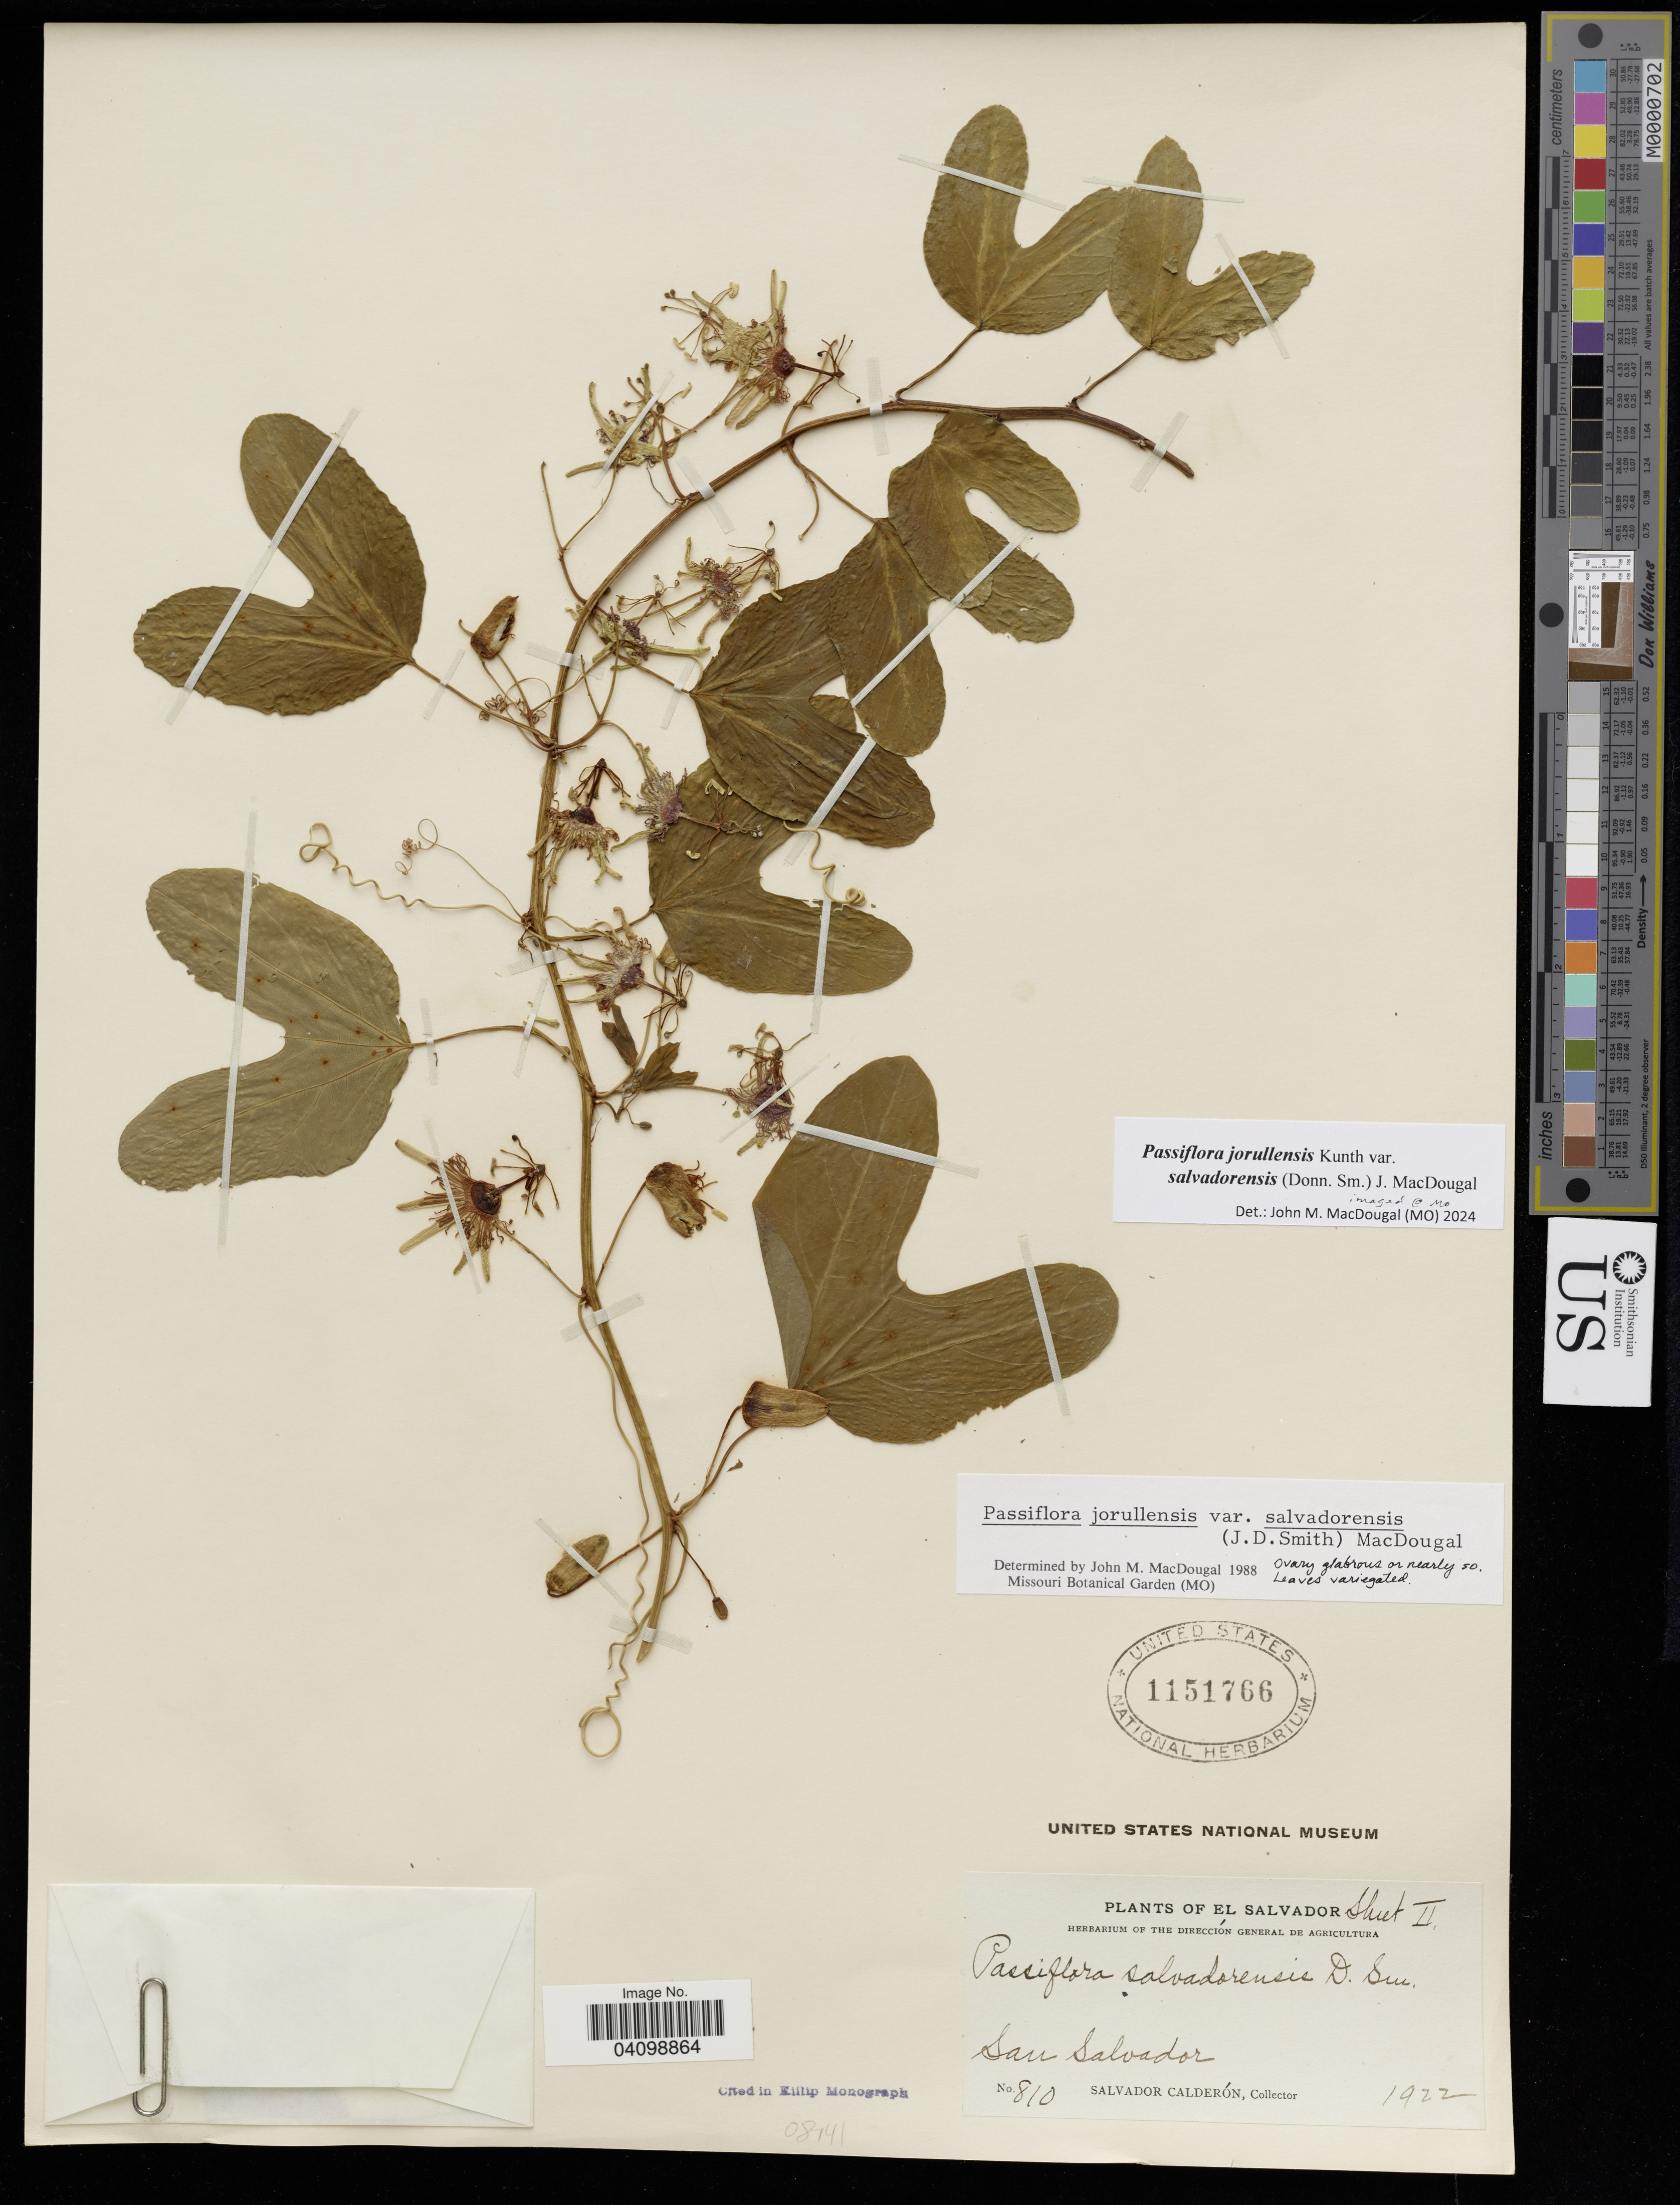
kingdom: Plantae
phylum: Tracheophyta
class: Magnoliopsida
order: Malpighiales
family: Passifloraceae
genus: Passiflora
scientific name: Passiflora jorullensis var. salvadorensis (Donn.Sm.) J.M.MacDougal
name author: Kunth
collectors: S. Calderón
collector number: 810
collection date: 1922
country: El Salvador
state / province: San Salvador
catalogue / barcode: US 1151766